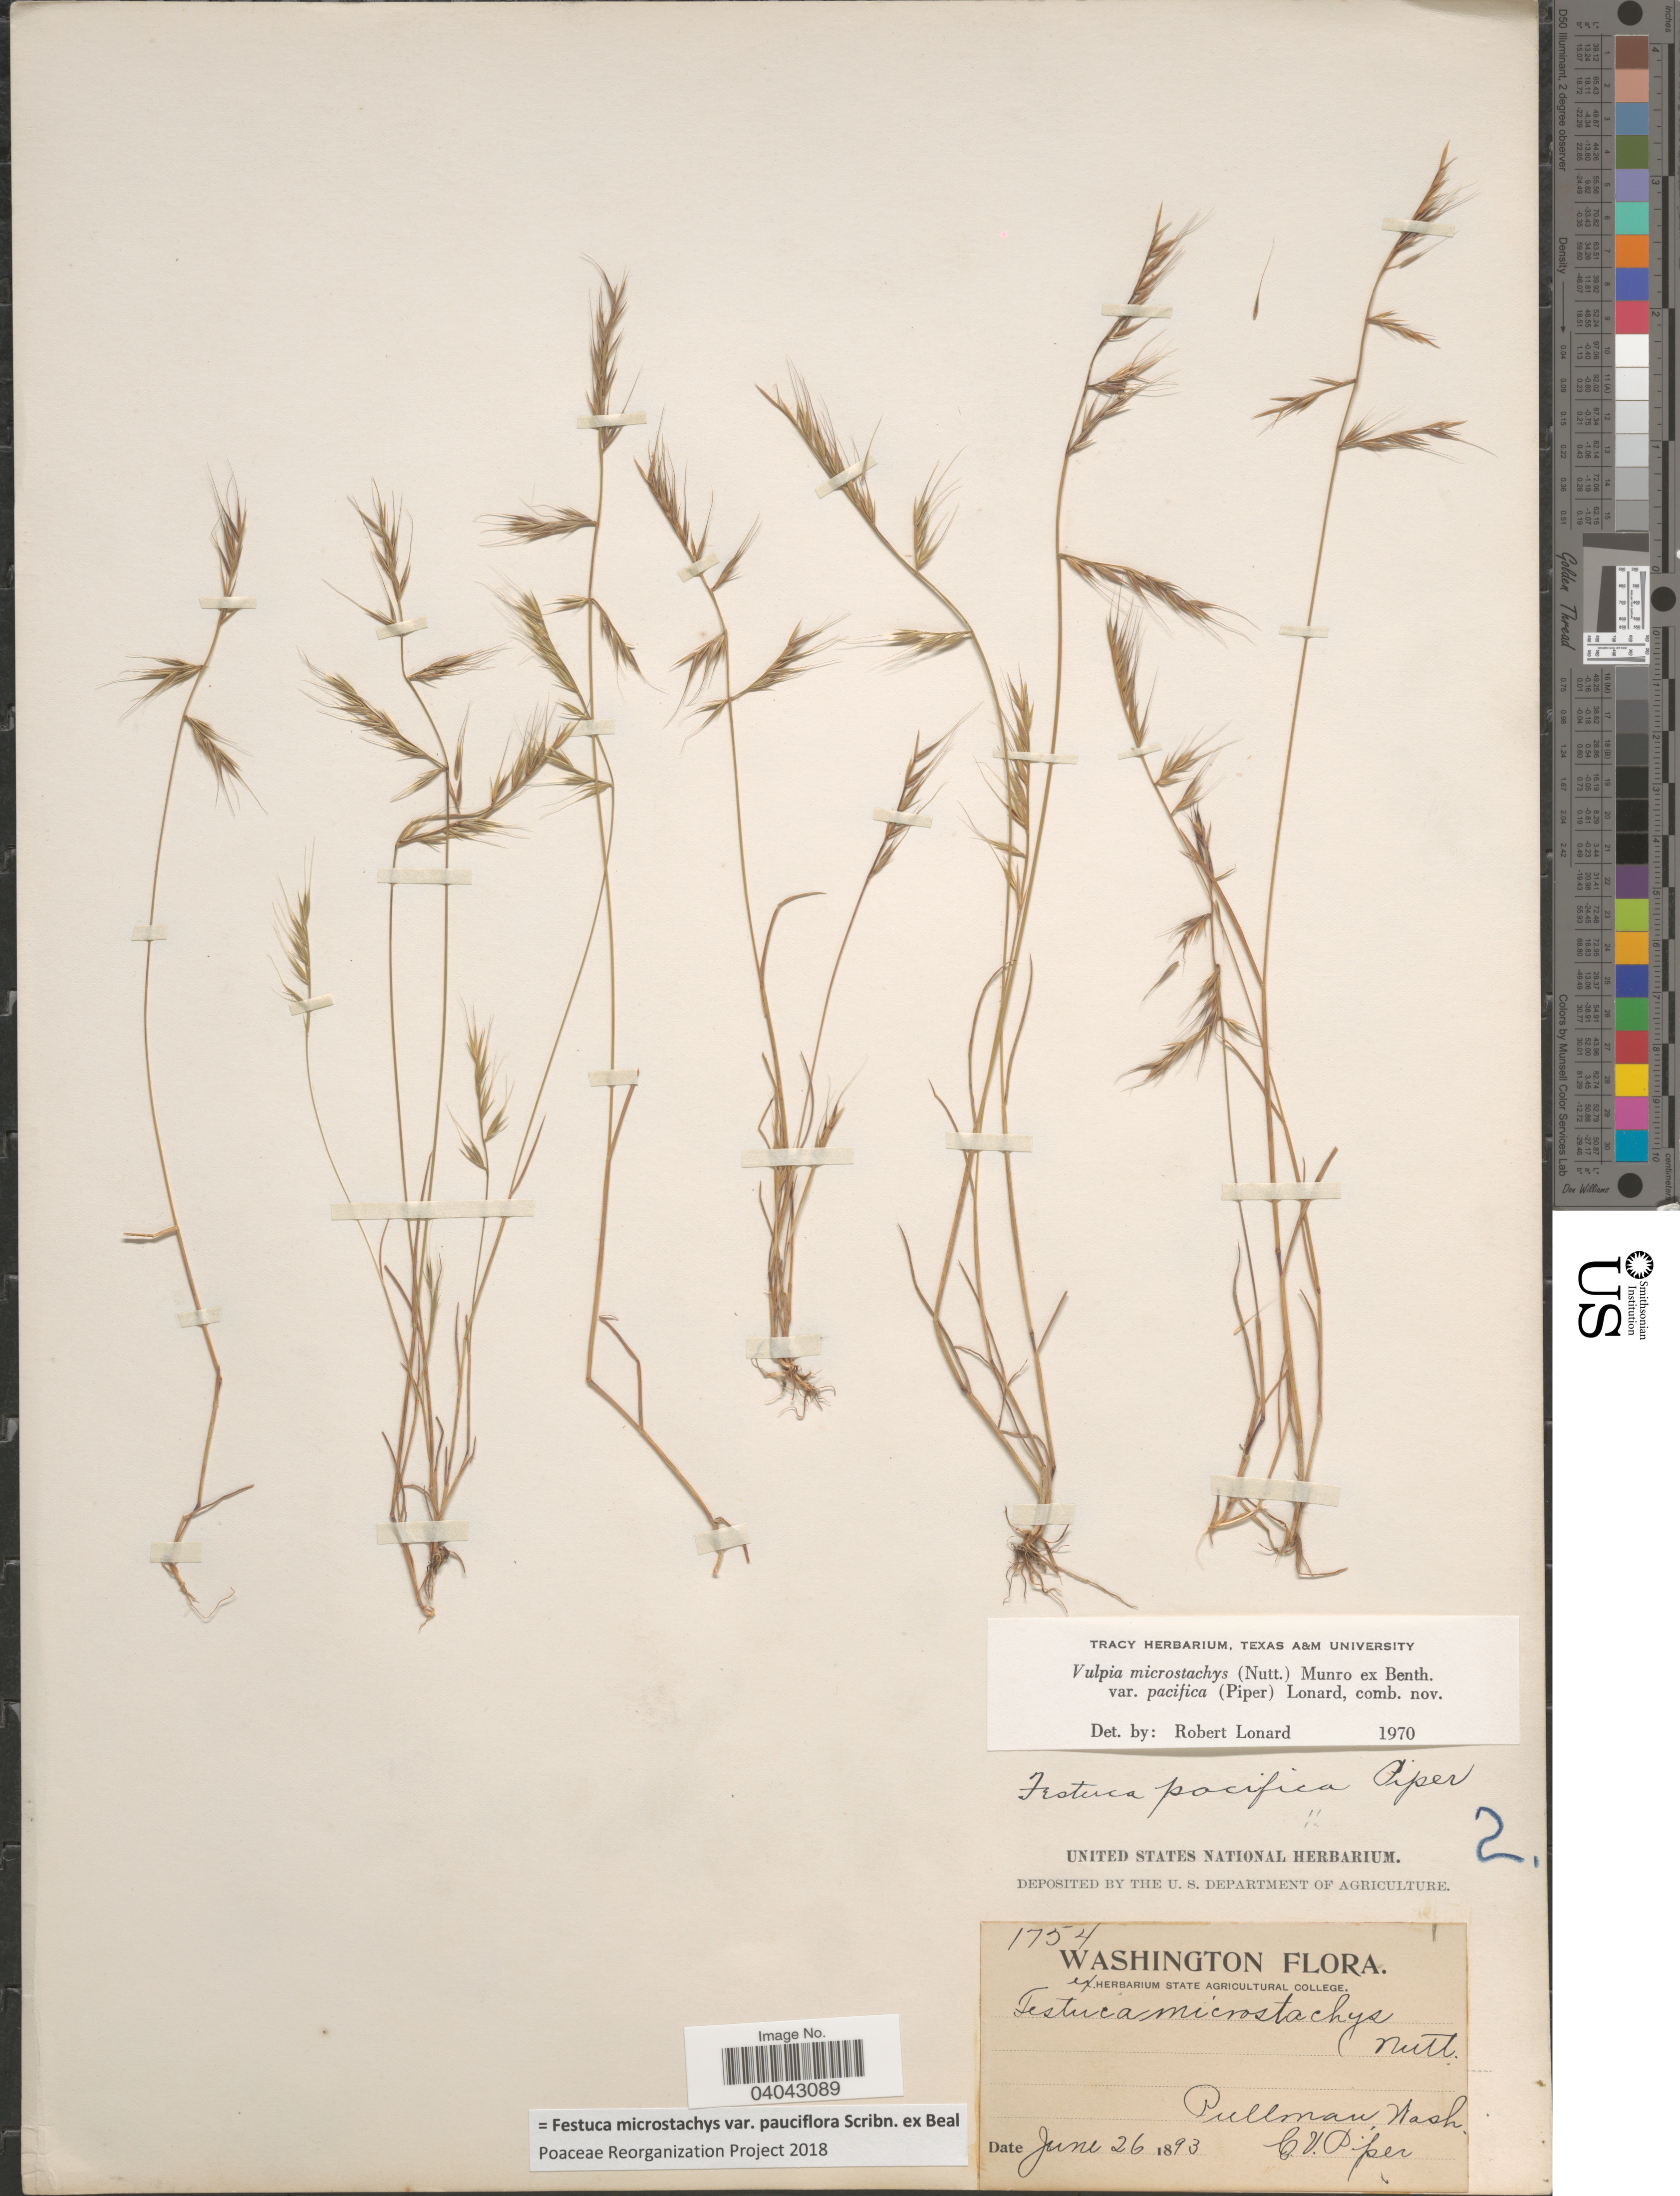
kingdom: Plantae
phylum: Tracheophyta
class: Liliopsida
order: Poales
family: Poaceae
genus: Festuca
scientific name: Festuca microstachys var. pauciflora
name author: Scribn. ex W.J. Beal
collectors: C. V. Piper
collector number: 1754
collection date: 1893-06-26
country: United States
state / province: Washington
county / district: Whitman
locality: Pullman.